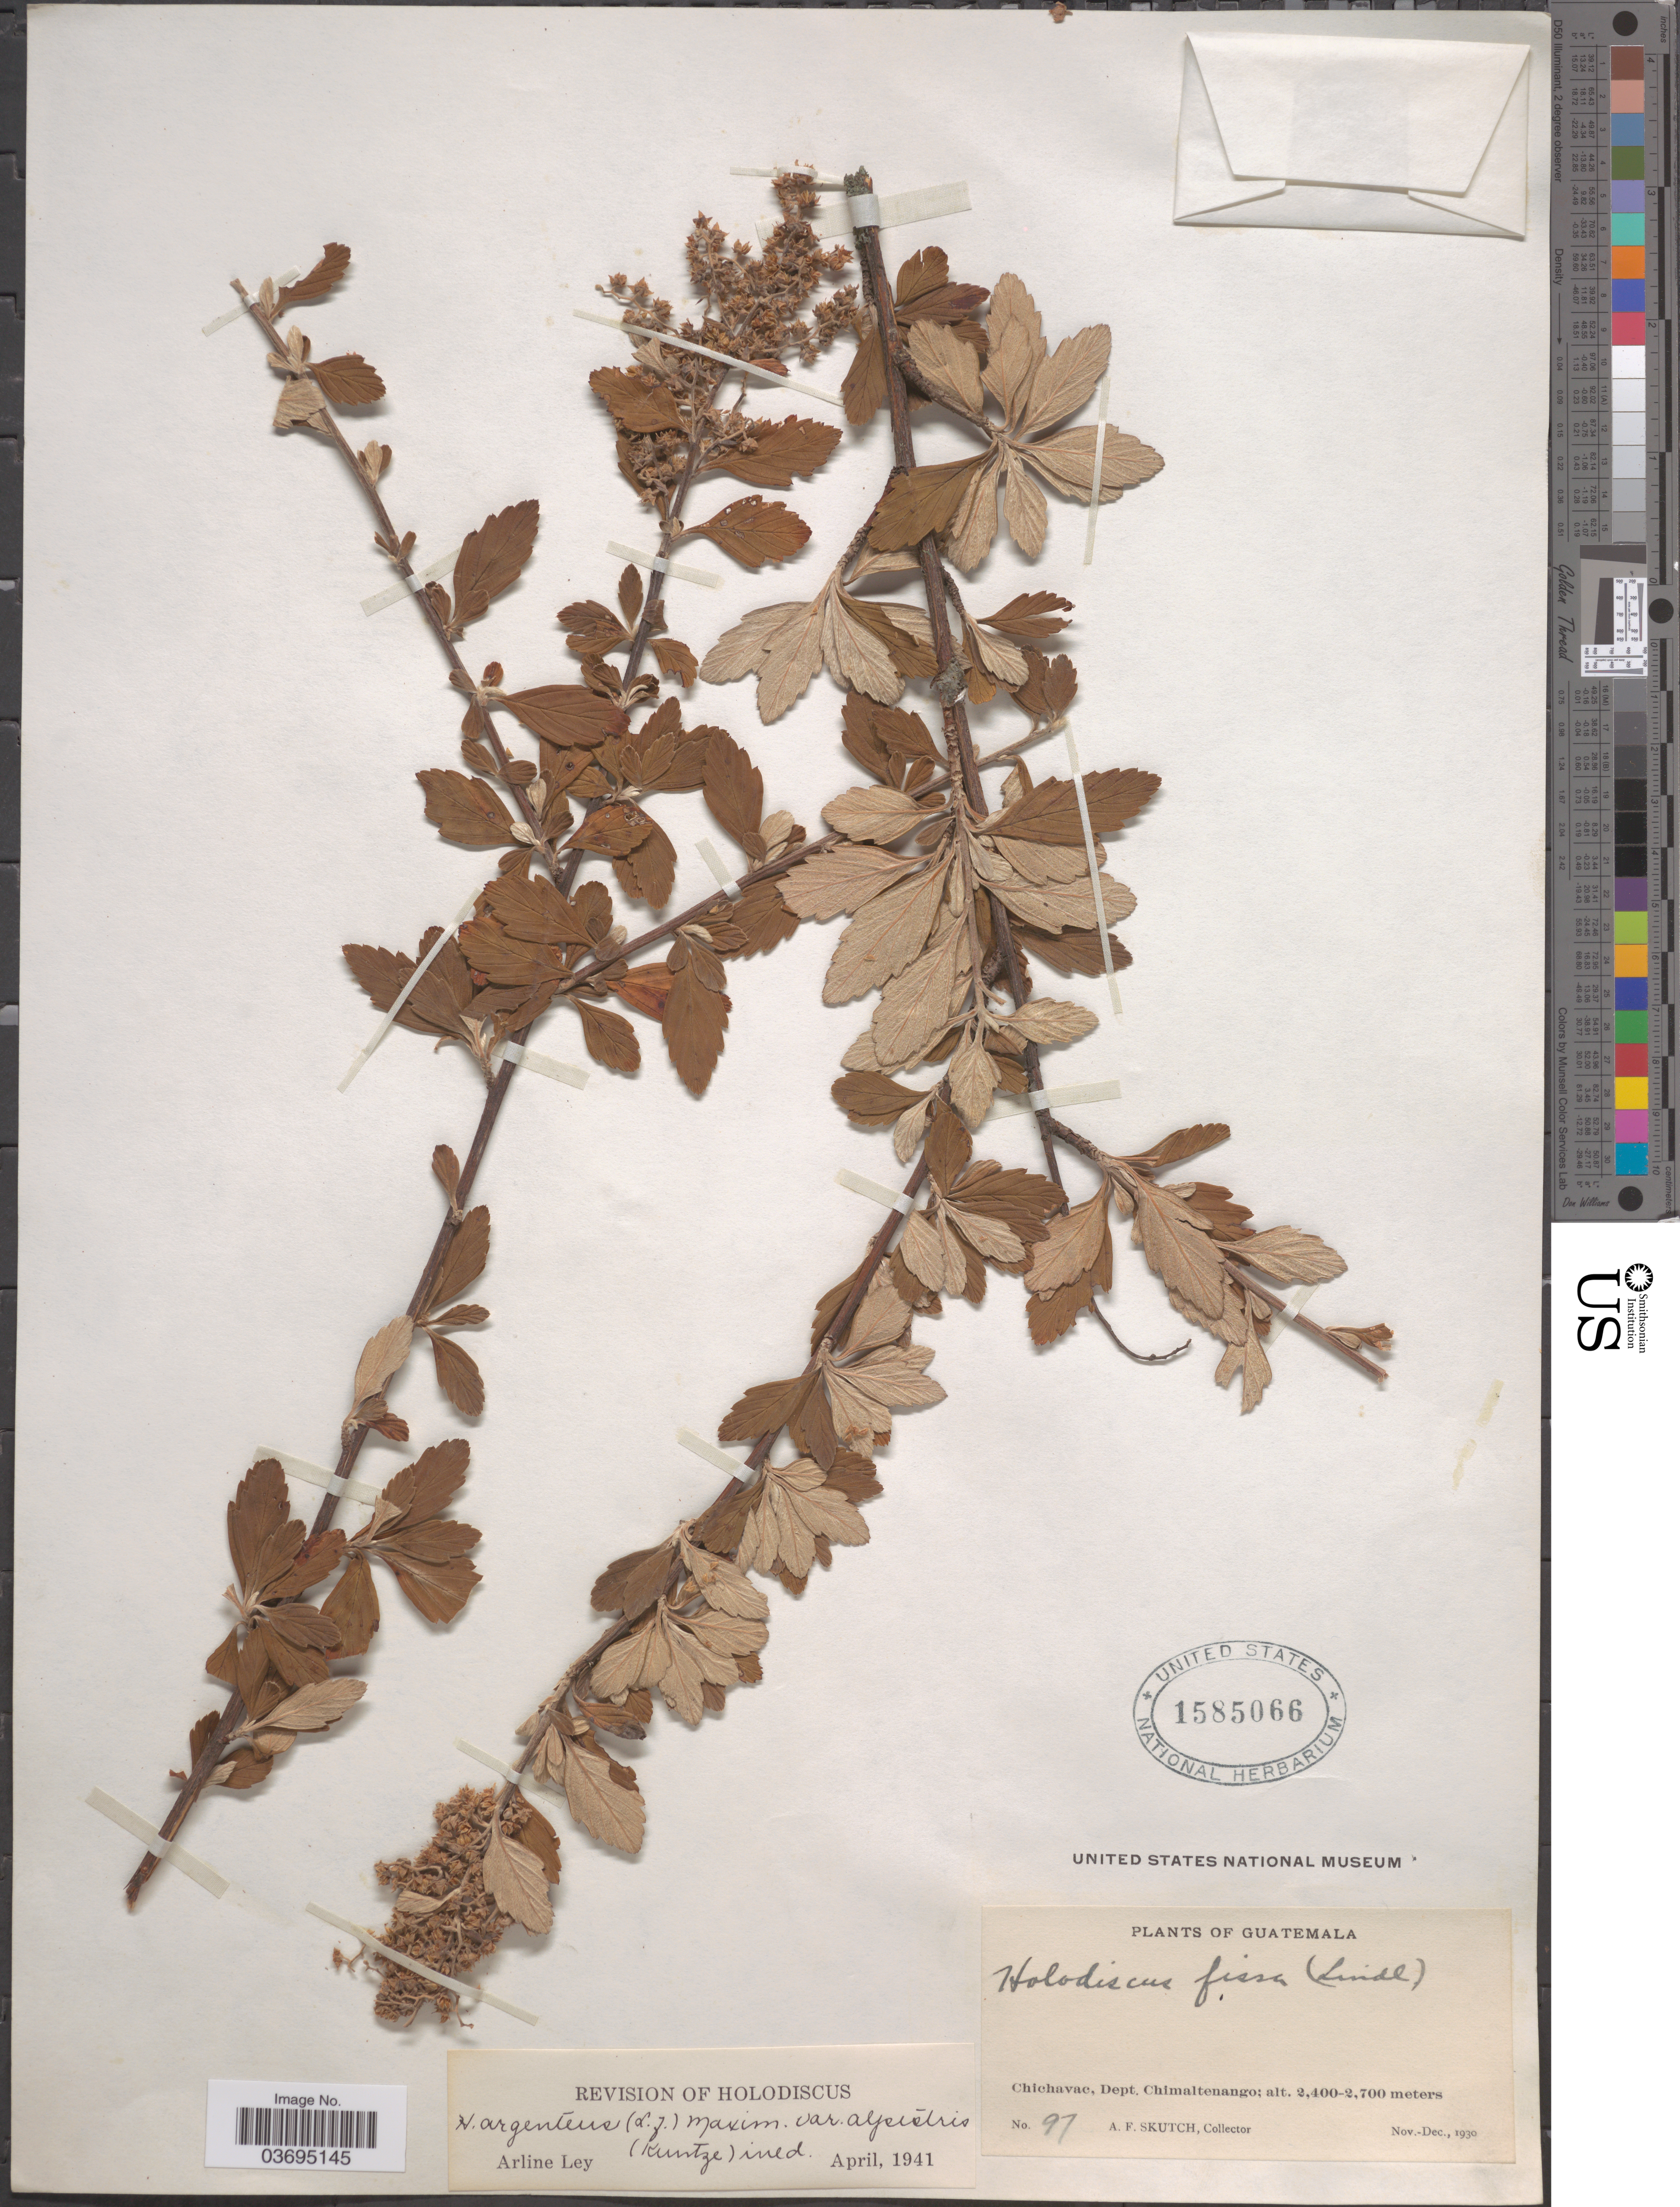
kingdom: Plantae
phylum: Tracheophyta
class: Magnoliopsida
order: Rosales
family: Rosaceae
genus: Holodiscus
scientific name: Holodiscus argenteus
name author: (L. f.) Maxim.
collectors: A. F. Skutch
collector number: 97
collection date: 1930-11/1930-12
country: Guatemala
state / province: Chimaltenango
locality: Chichavac, Dept. Chimaltenango.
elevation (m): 2400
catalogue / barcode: US 1585066